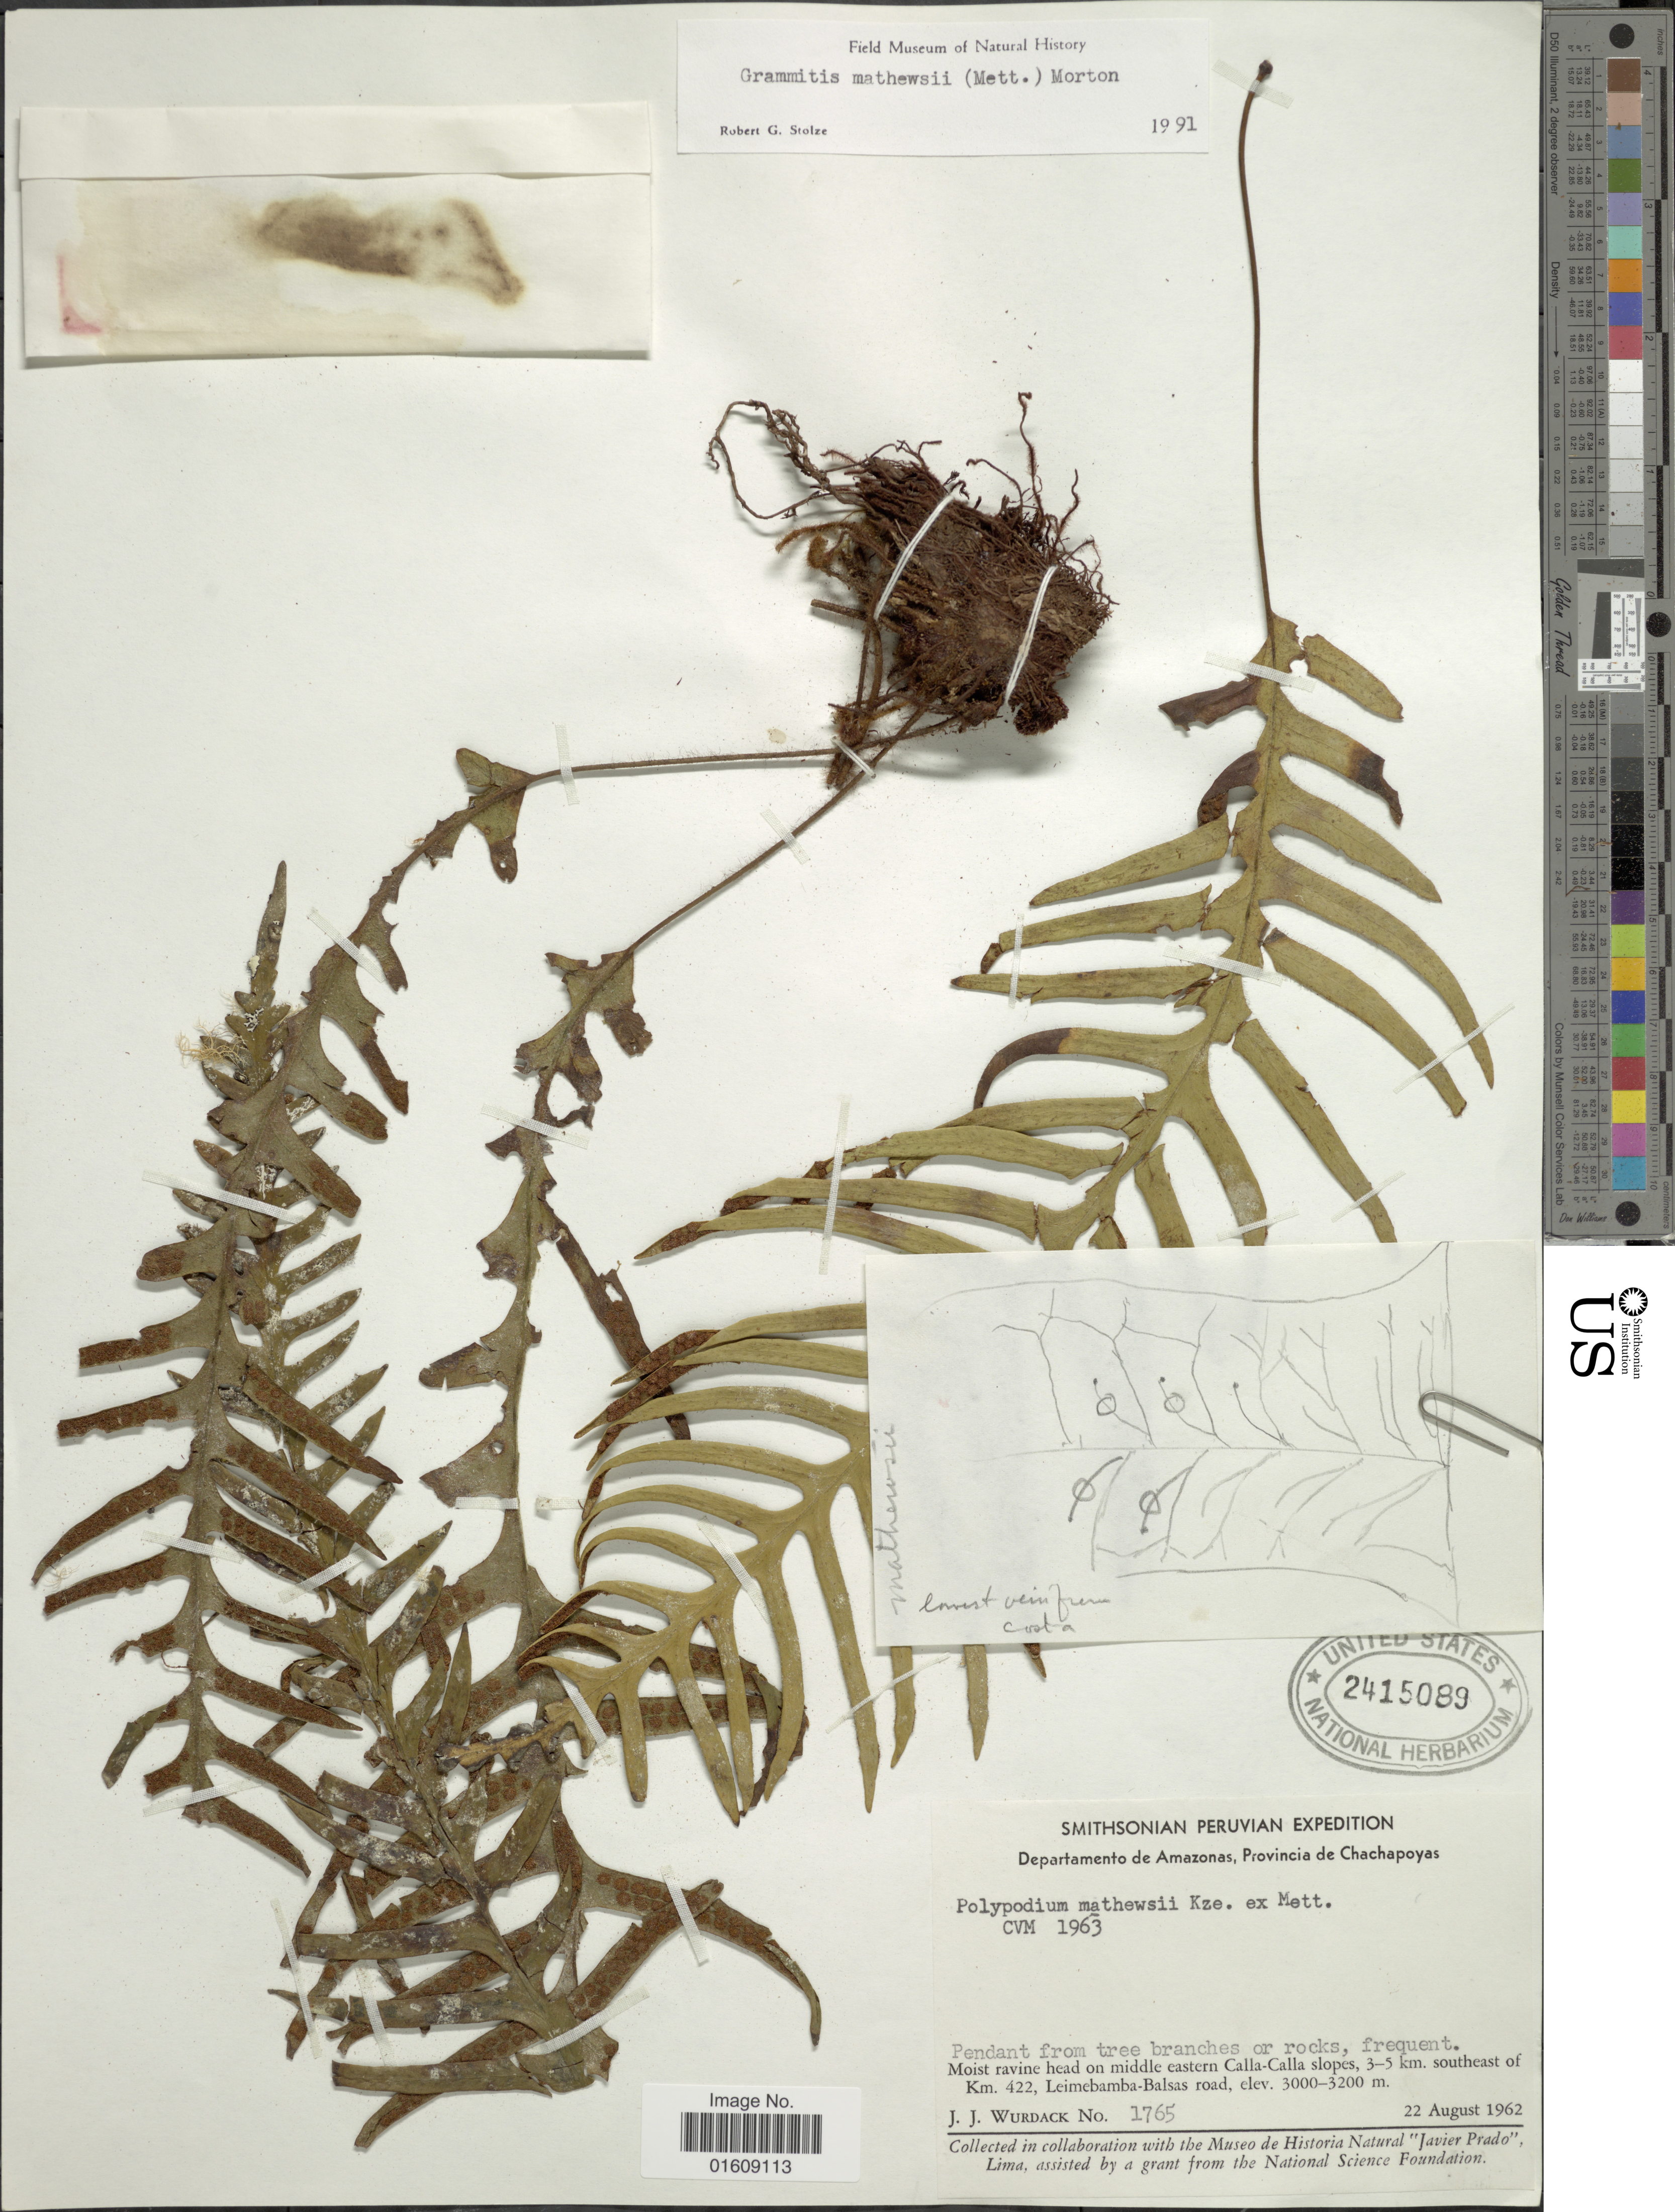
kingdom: Plantae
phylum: Tracheophyta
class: Polypodiopsida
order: Polypodiales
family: Polypodiaceae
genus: Zygophlebia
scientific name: Zygophlebia mathewsii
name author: (Kunze ex Mett.) L.E. Bishop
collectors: J. J. Wurdack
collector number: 1756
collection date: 1962-08-22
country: Peru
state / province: Amazonas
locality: Departamento de Amazonas, Provincia de Chachapoyas, moist ravine head on middle eastern Calla-Calla slopes, 3-5 km. southeast of Km. 442, Leimebach-Balsas road.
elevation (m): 3000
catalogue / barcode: US 2415089